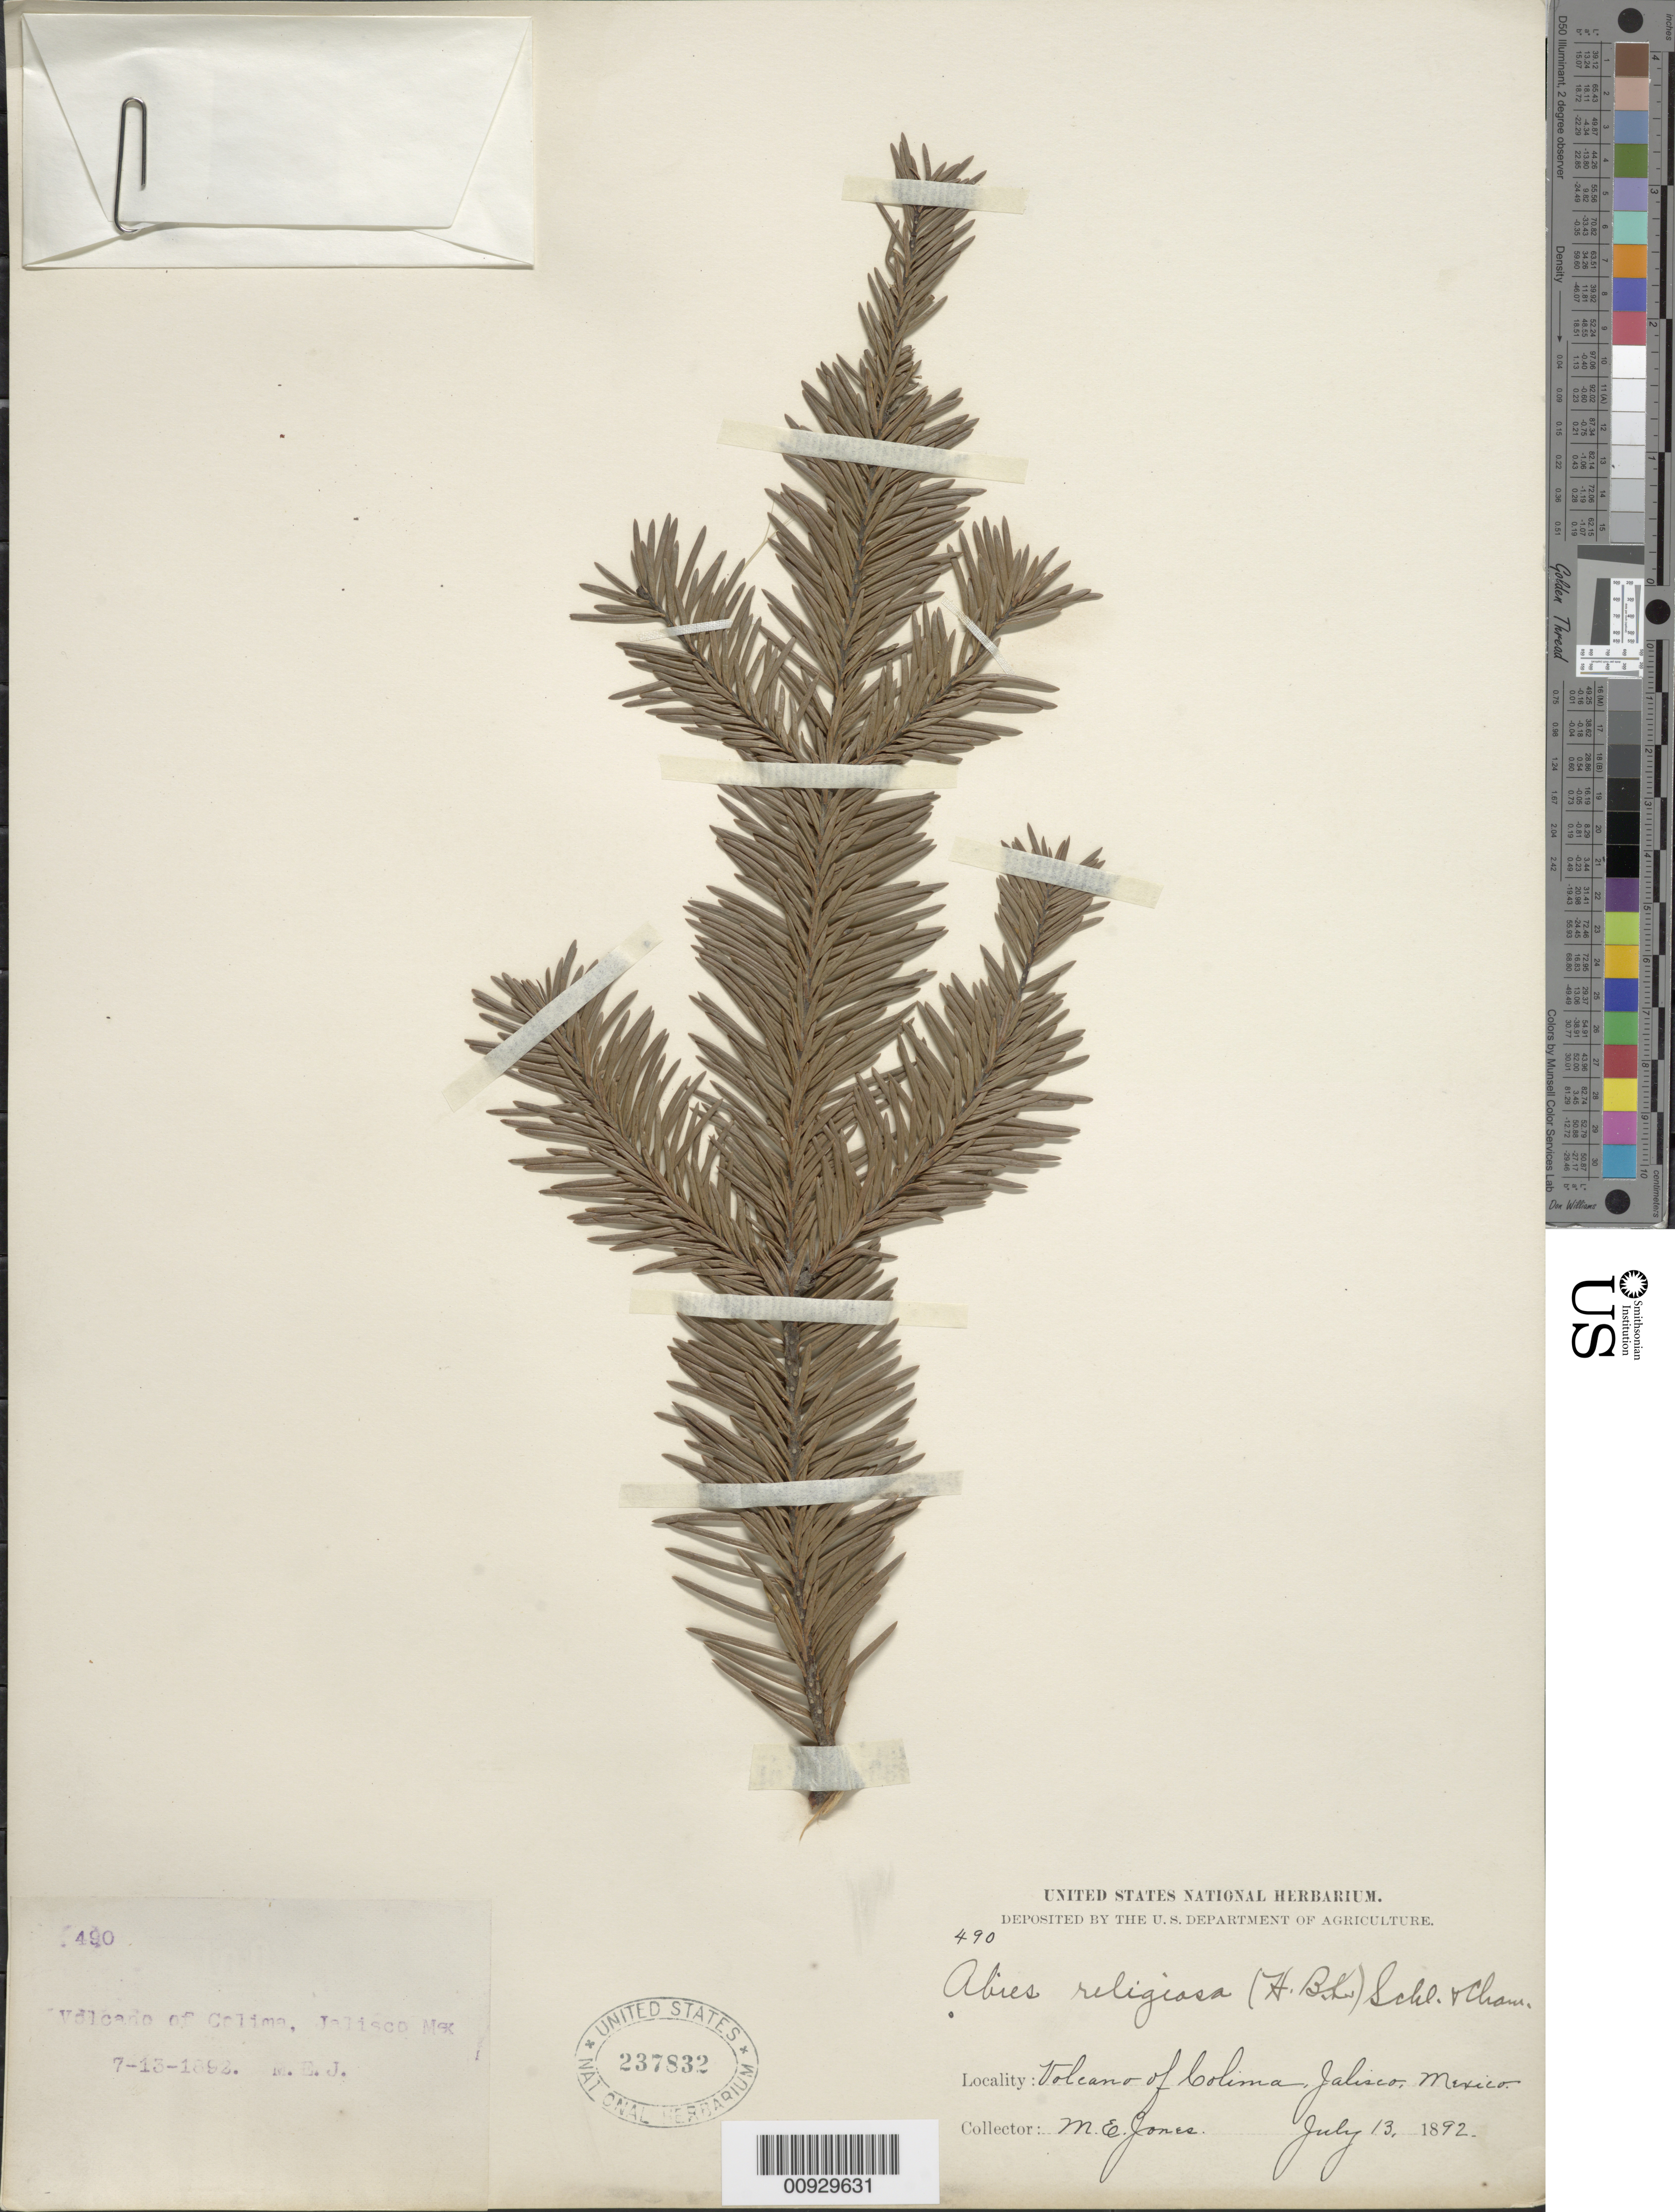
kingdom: Plantae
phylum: Tracheophyta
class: Pinopsida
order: Pinales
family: Pinaceae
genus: Abies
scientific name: Abies religiosa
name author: (Kunth) Schltdl. & Cham.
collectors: M. E. Jones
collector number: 490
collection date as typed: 13 Jul 1892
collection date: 1892-07-13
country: Mexico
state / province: Jalisco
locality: Volcano of Colima.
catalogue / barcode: US 237832